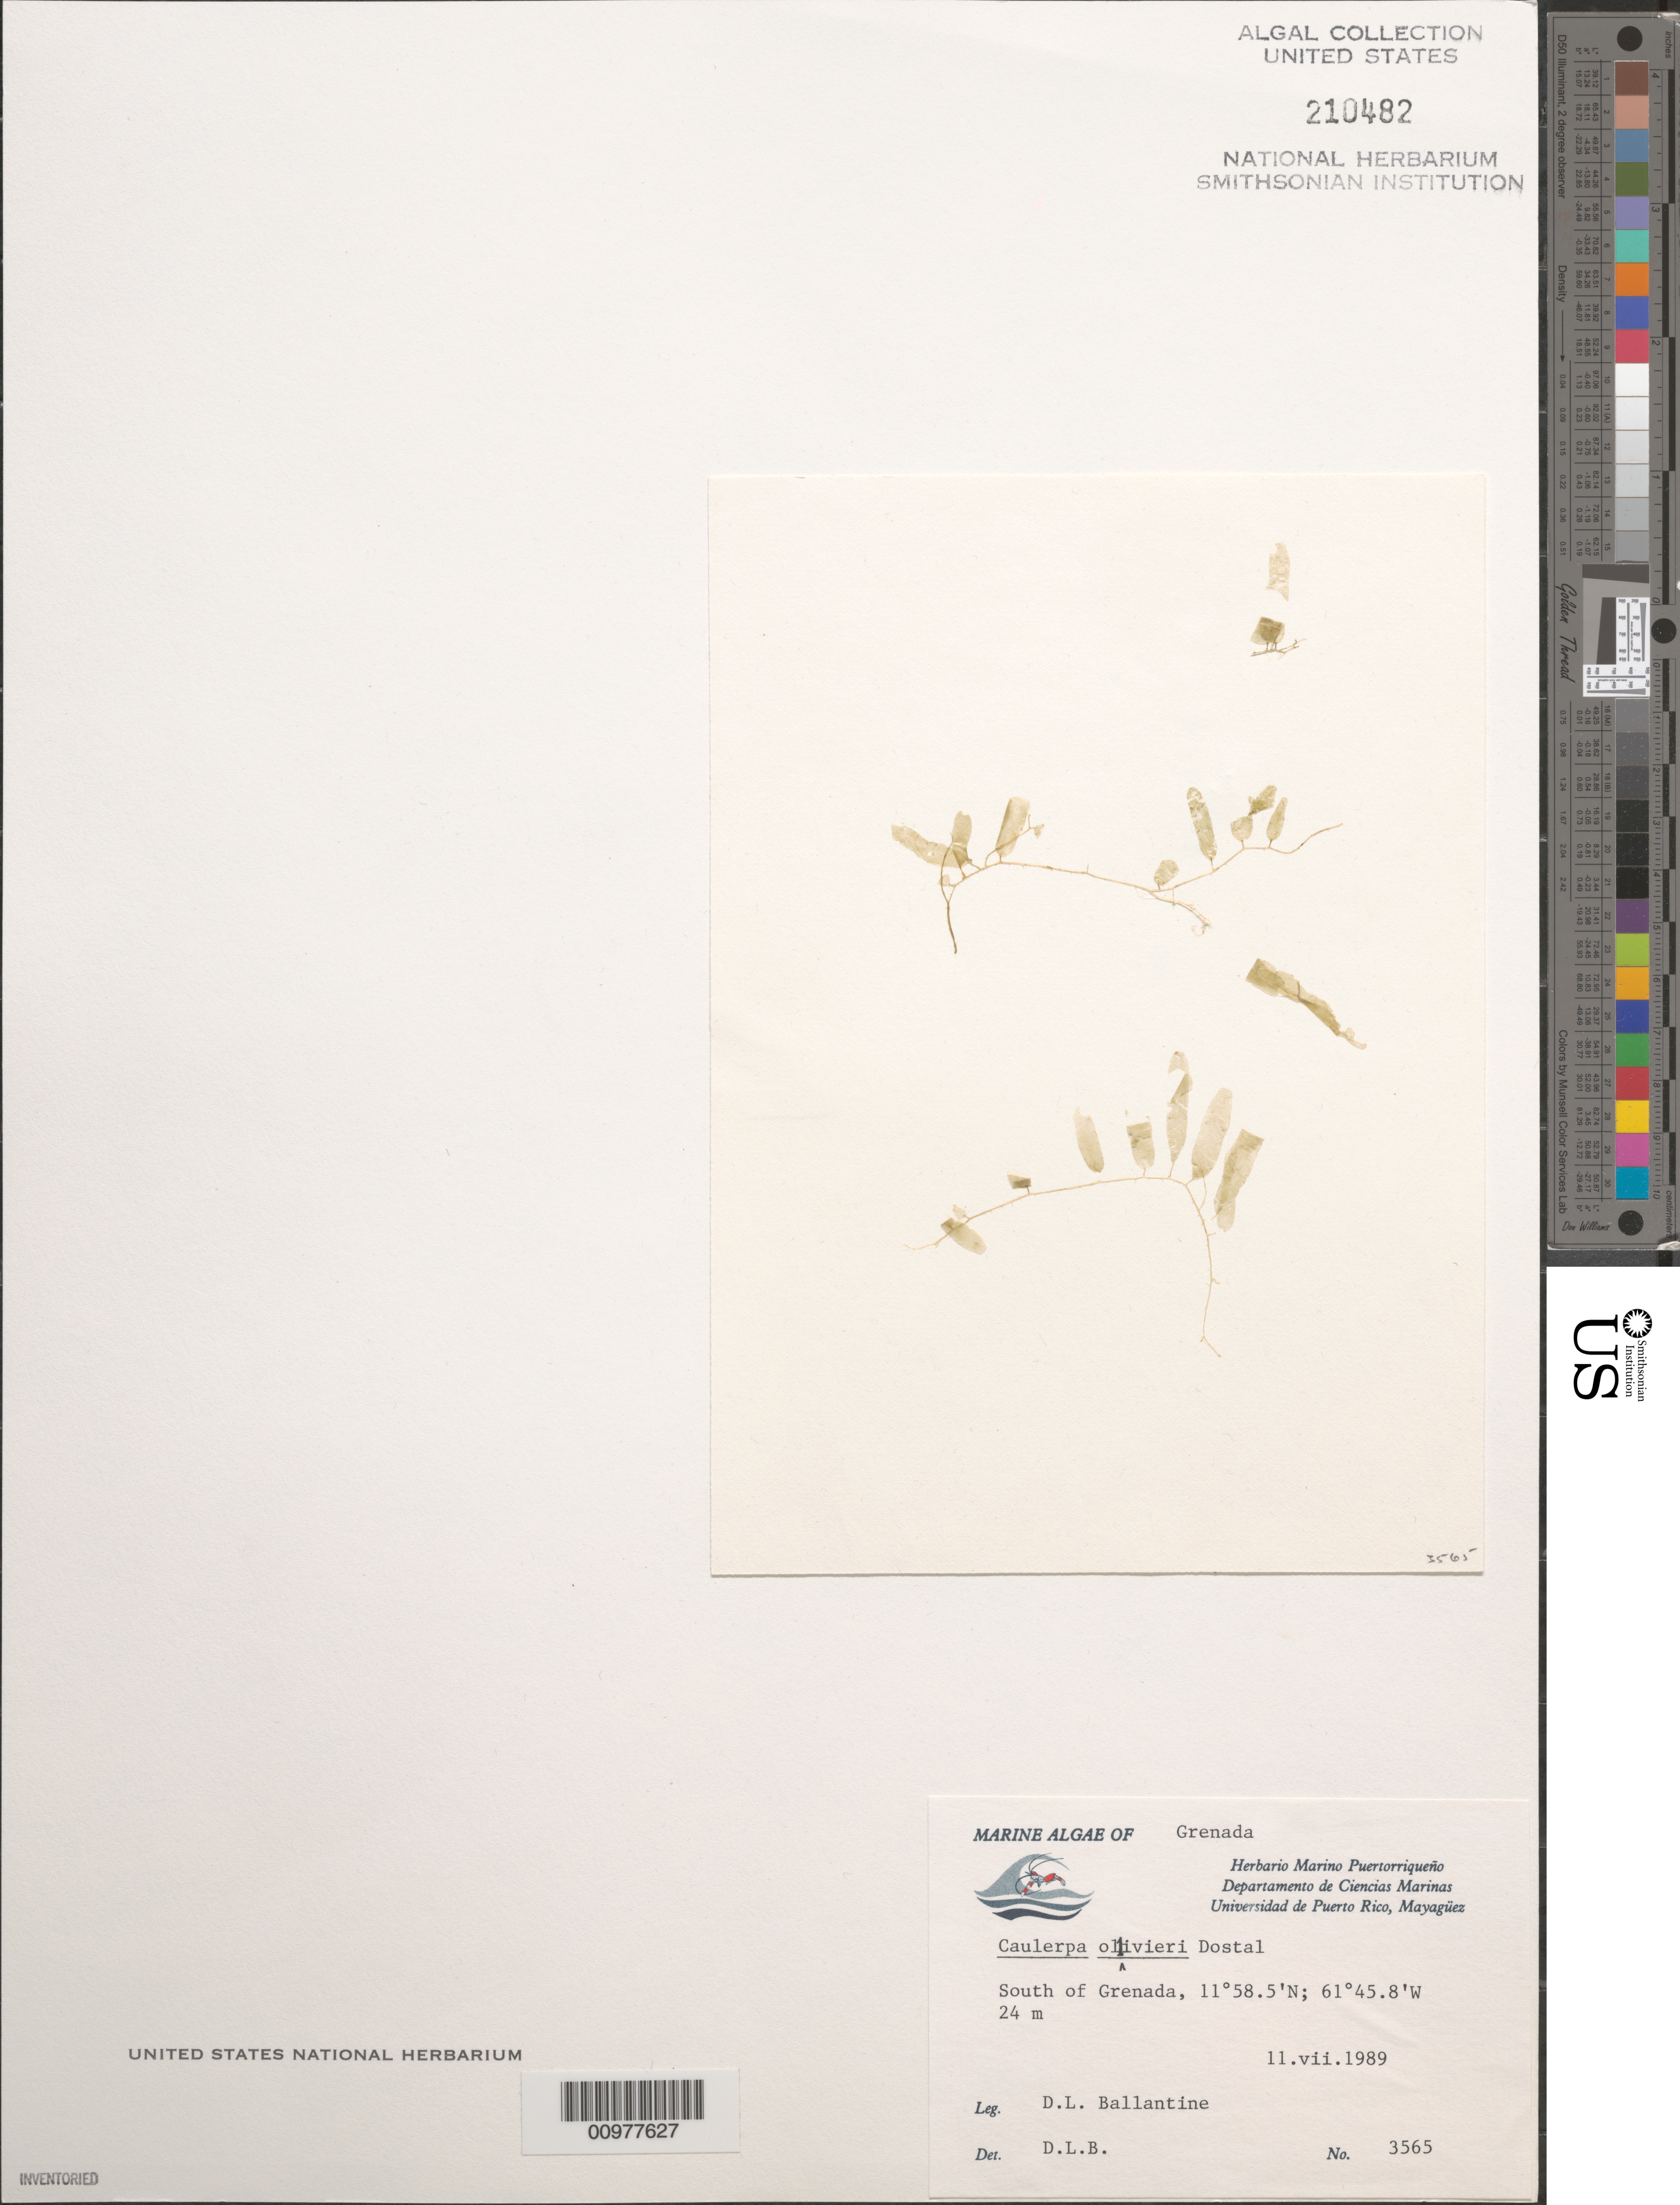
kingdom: Plantae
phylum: Chlorophyta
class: Ulvophyceae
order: Bryopsidales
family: Caulerpaceae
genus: Caulerpa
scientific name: Caulerpa prolifera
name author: (Forssk.) J.V.Lamouroux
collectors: D.L. Ballantine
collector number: DLB 3565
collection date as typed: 11 Jul 1989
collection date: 1989-07-11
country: St. Vincent - Grenadines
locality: South of Genada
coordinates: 11 58.5'N, 61 45.8'W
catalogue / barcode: US 210482